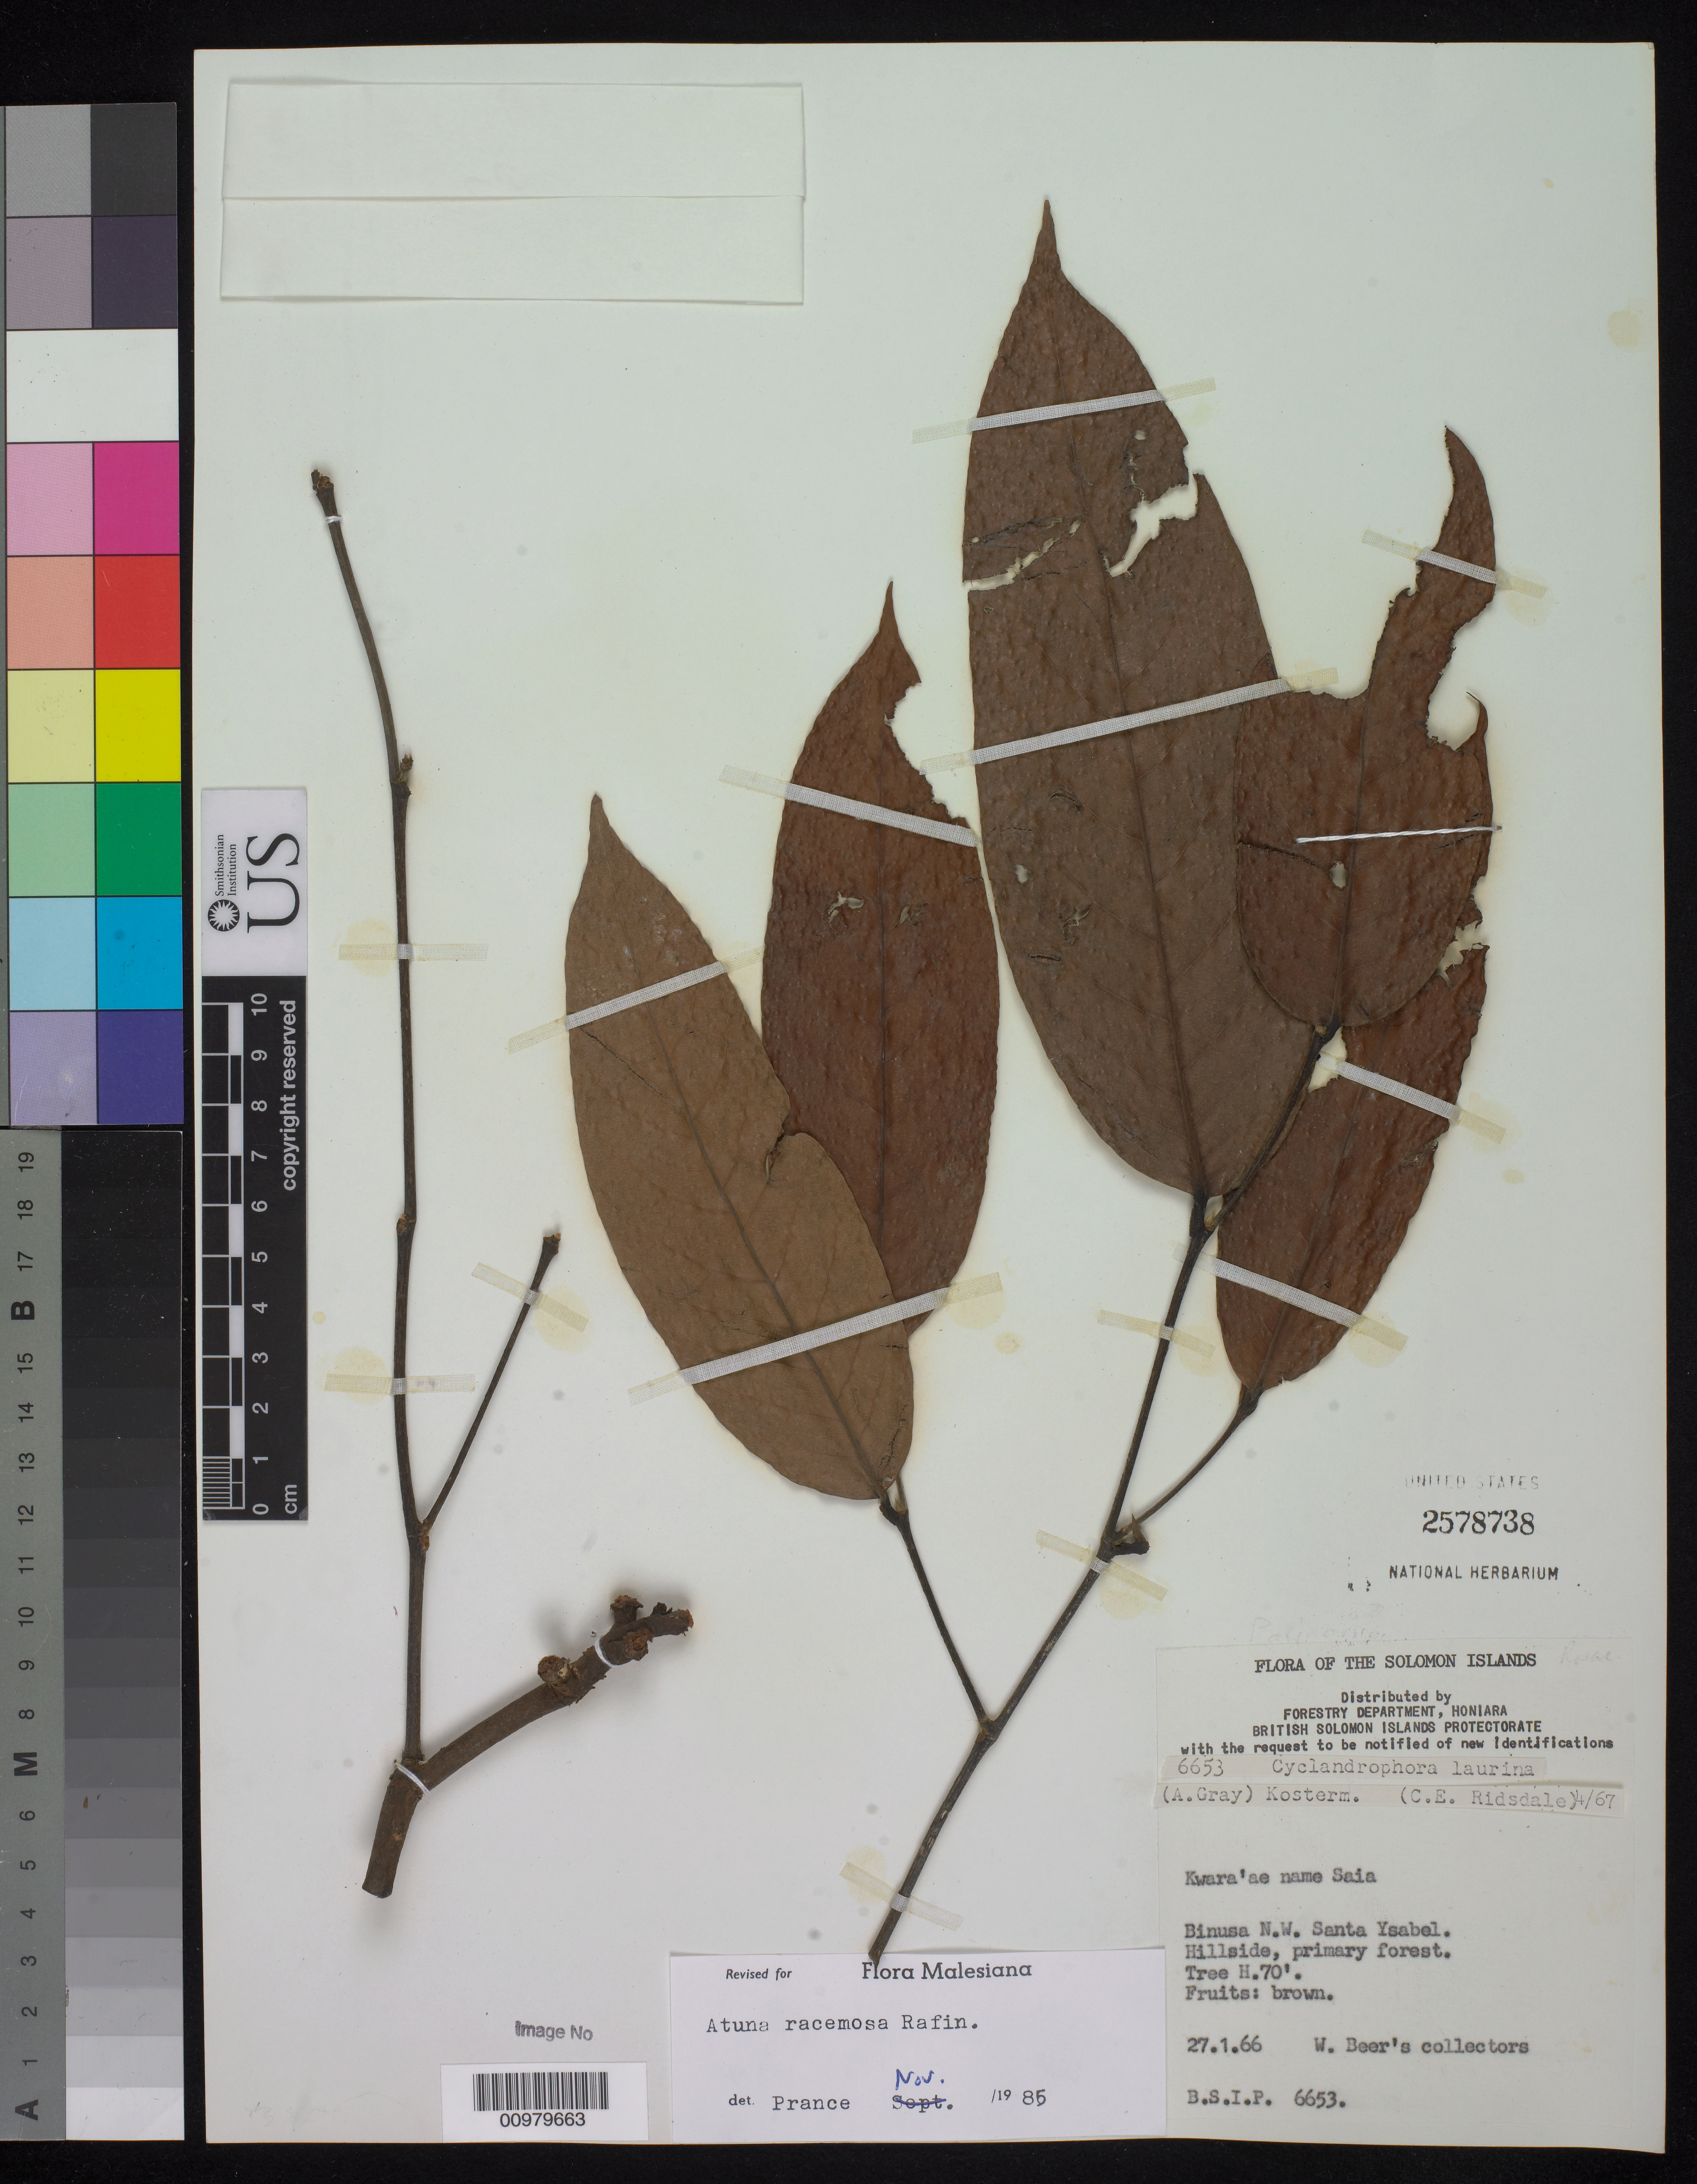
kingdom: Plantae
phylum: Tracheophyta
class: Magnoliopsida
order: Malpighiales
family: Chrysobalanaceae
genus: Atuna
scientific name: Atuna racemosa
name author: Raf.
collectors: W. Beer's Collectors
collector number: BSIP 6653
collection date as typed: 27 Jan 1966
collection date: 1966-01-27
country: Ecuador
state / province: Colón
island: Isabela [Albemarle]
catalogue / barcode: US 2578738